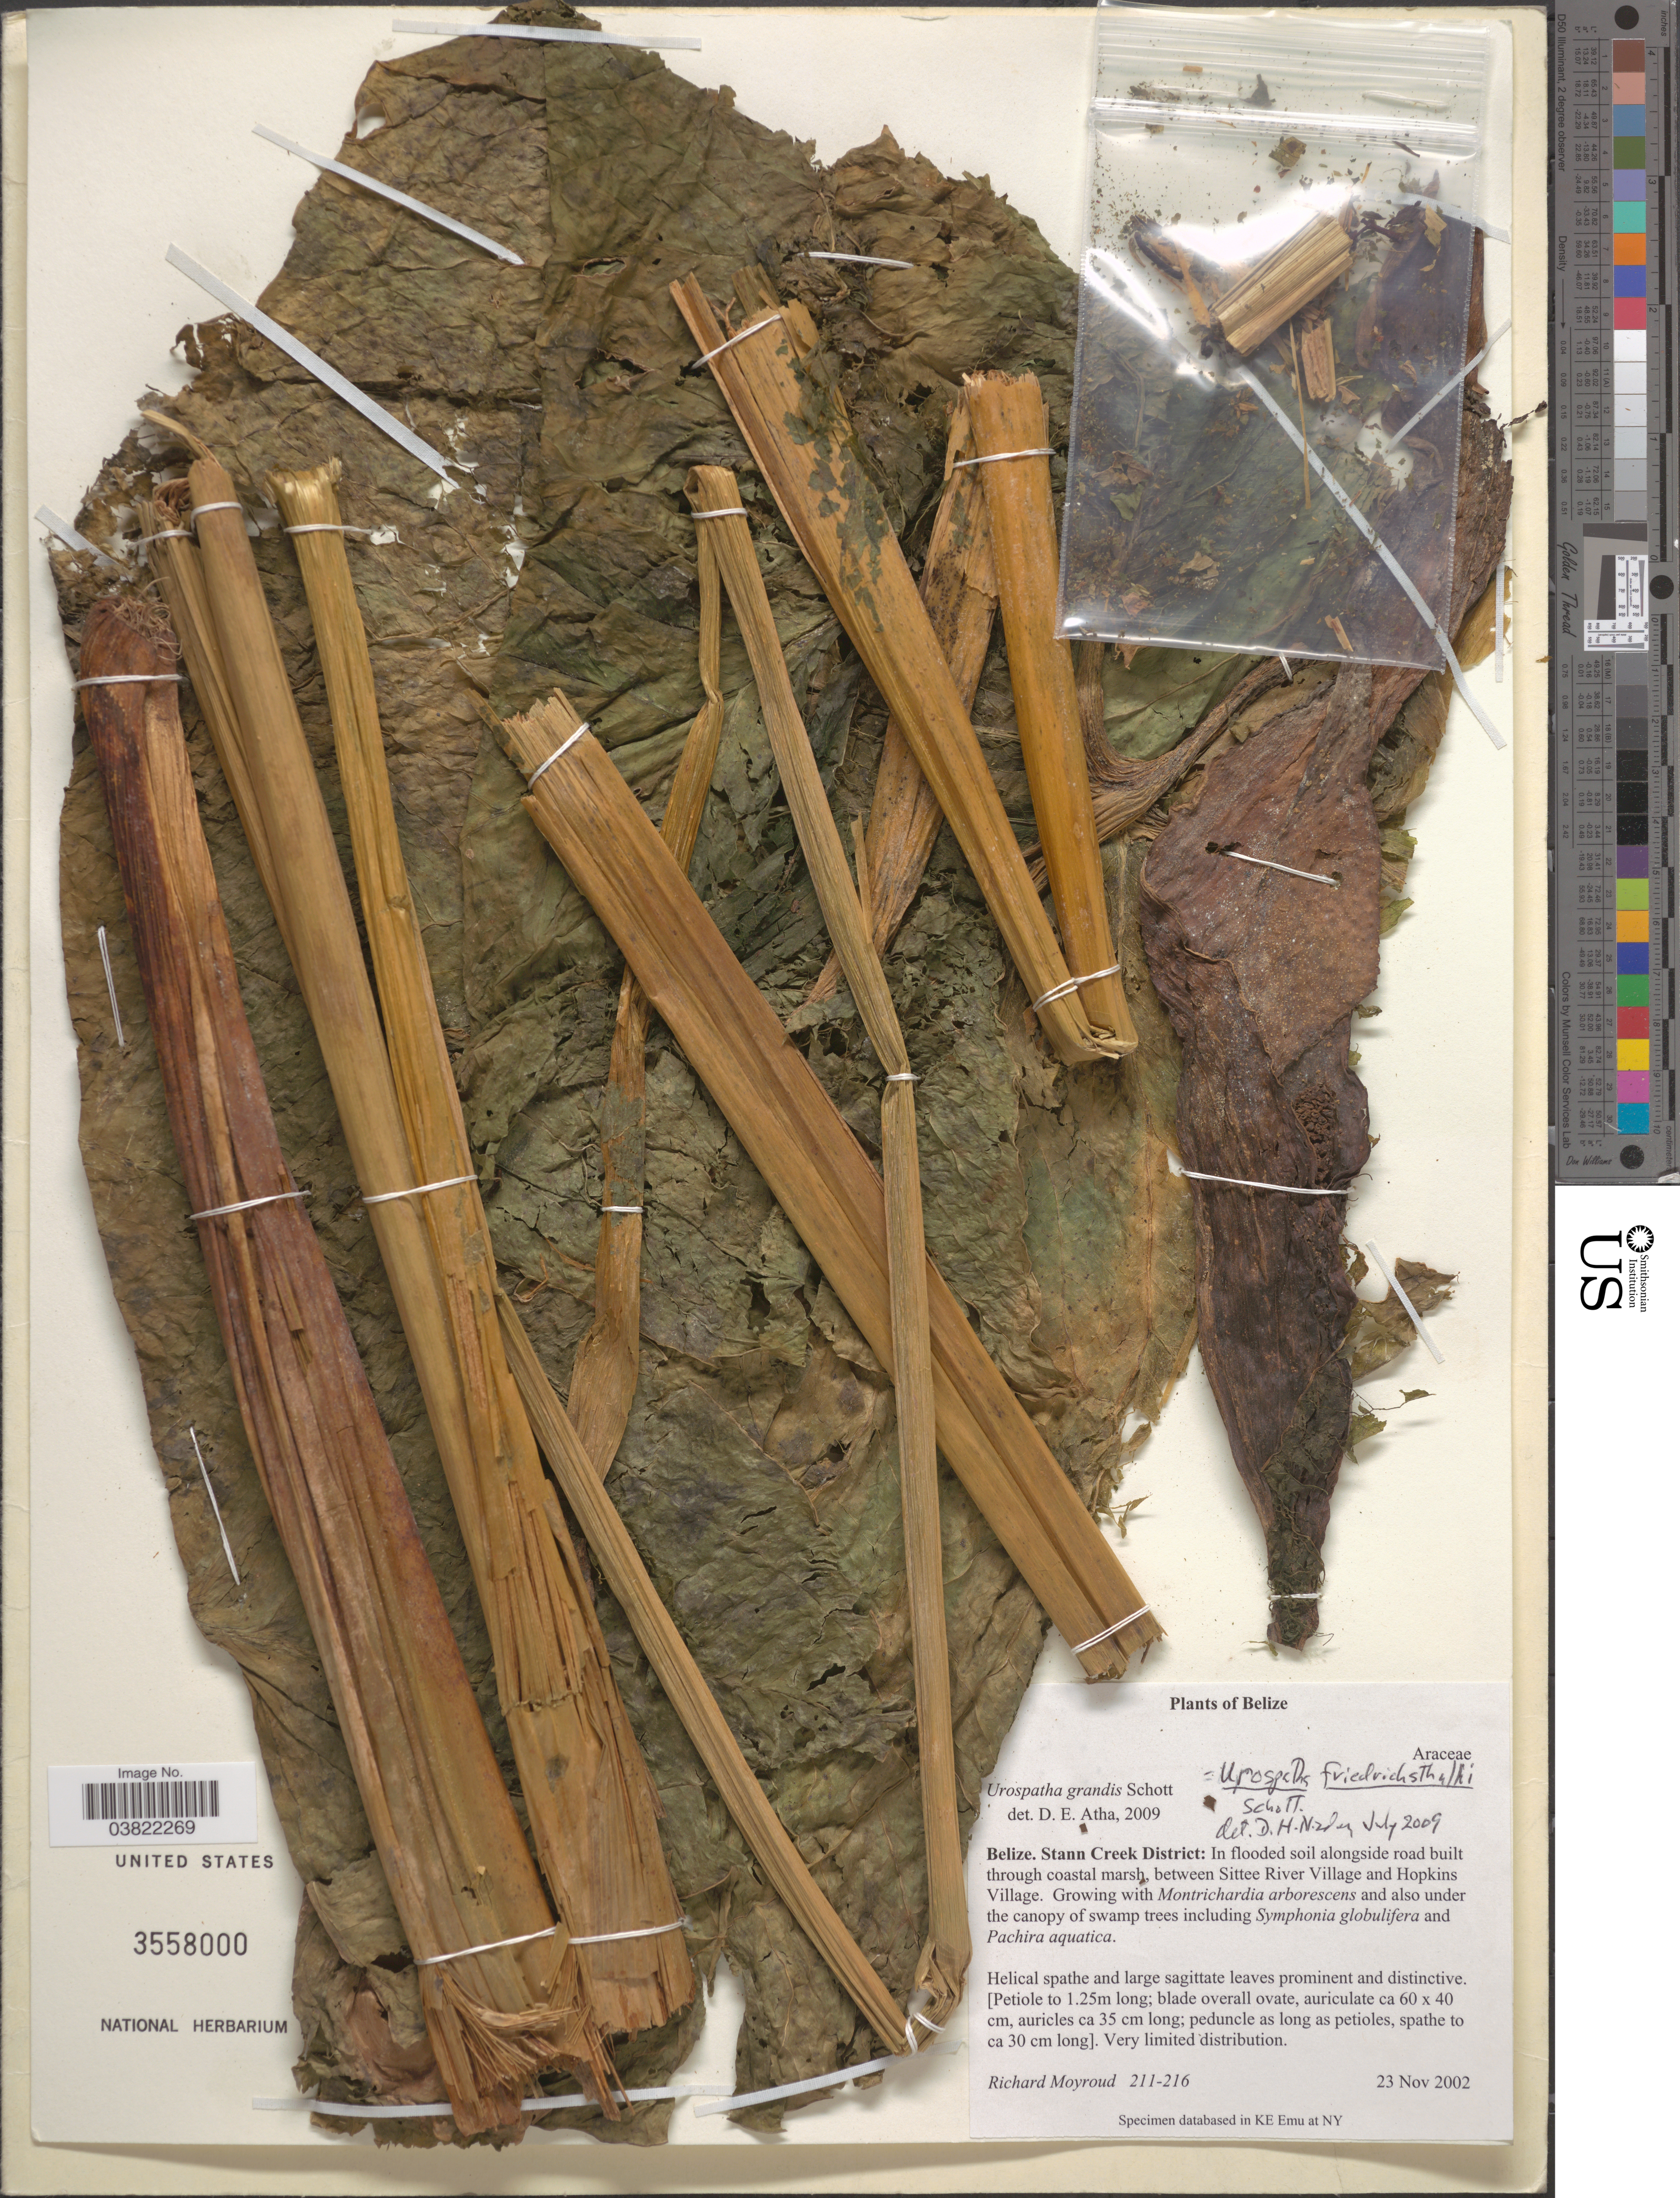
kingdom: Plantae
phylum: Tracheophyta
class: Liliopsida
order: Alismatales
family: Araceae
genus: Urospatha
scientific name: Urospatha friedrichsthalii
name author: Schott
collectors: R. Moyroud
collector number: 211-216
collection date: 2002-11-23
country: Belize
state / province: Stann Creek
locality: Belize. Stann Creek District: between Sittee River Village and Hopkins Village.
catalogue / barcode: US 3558000